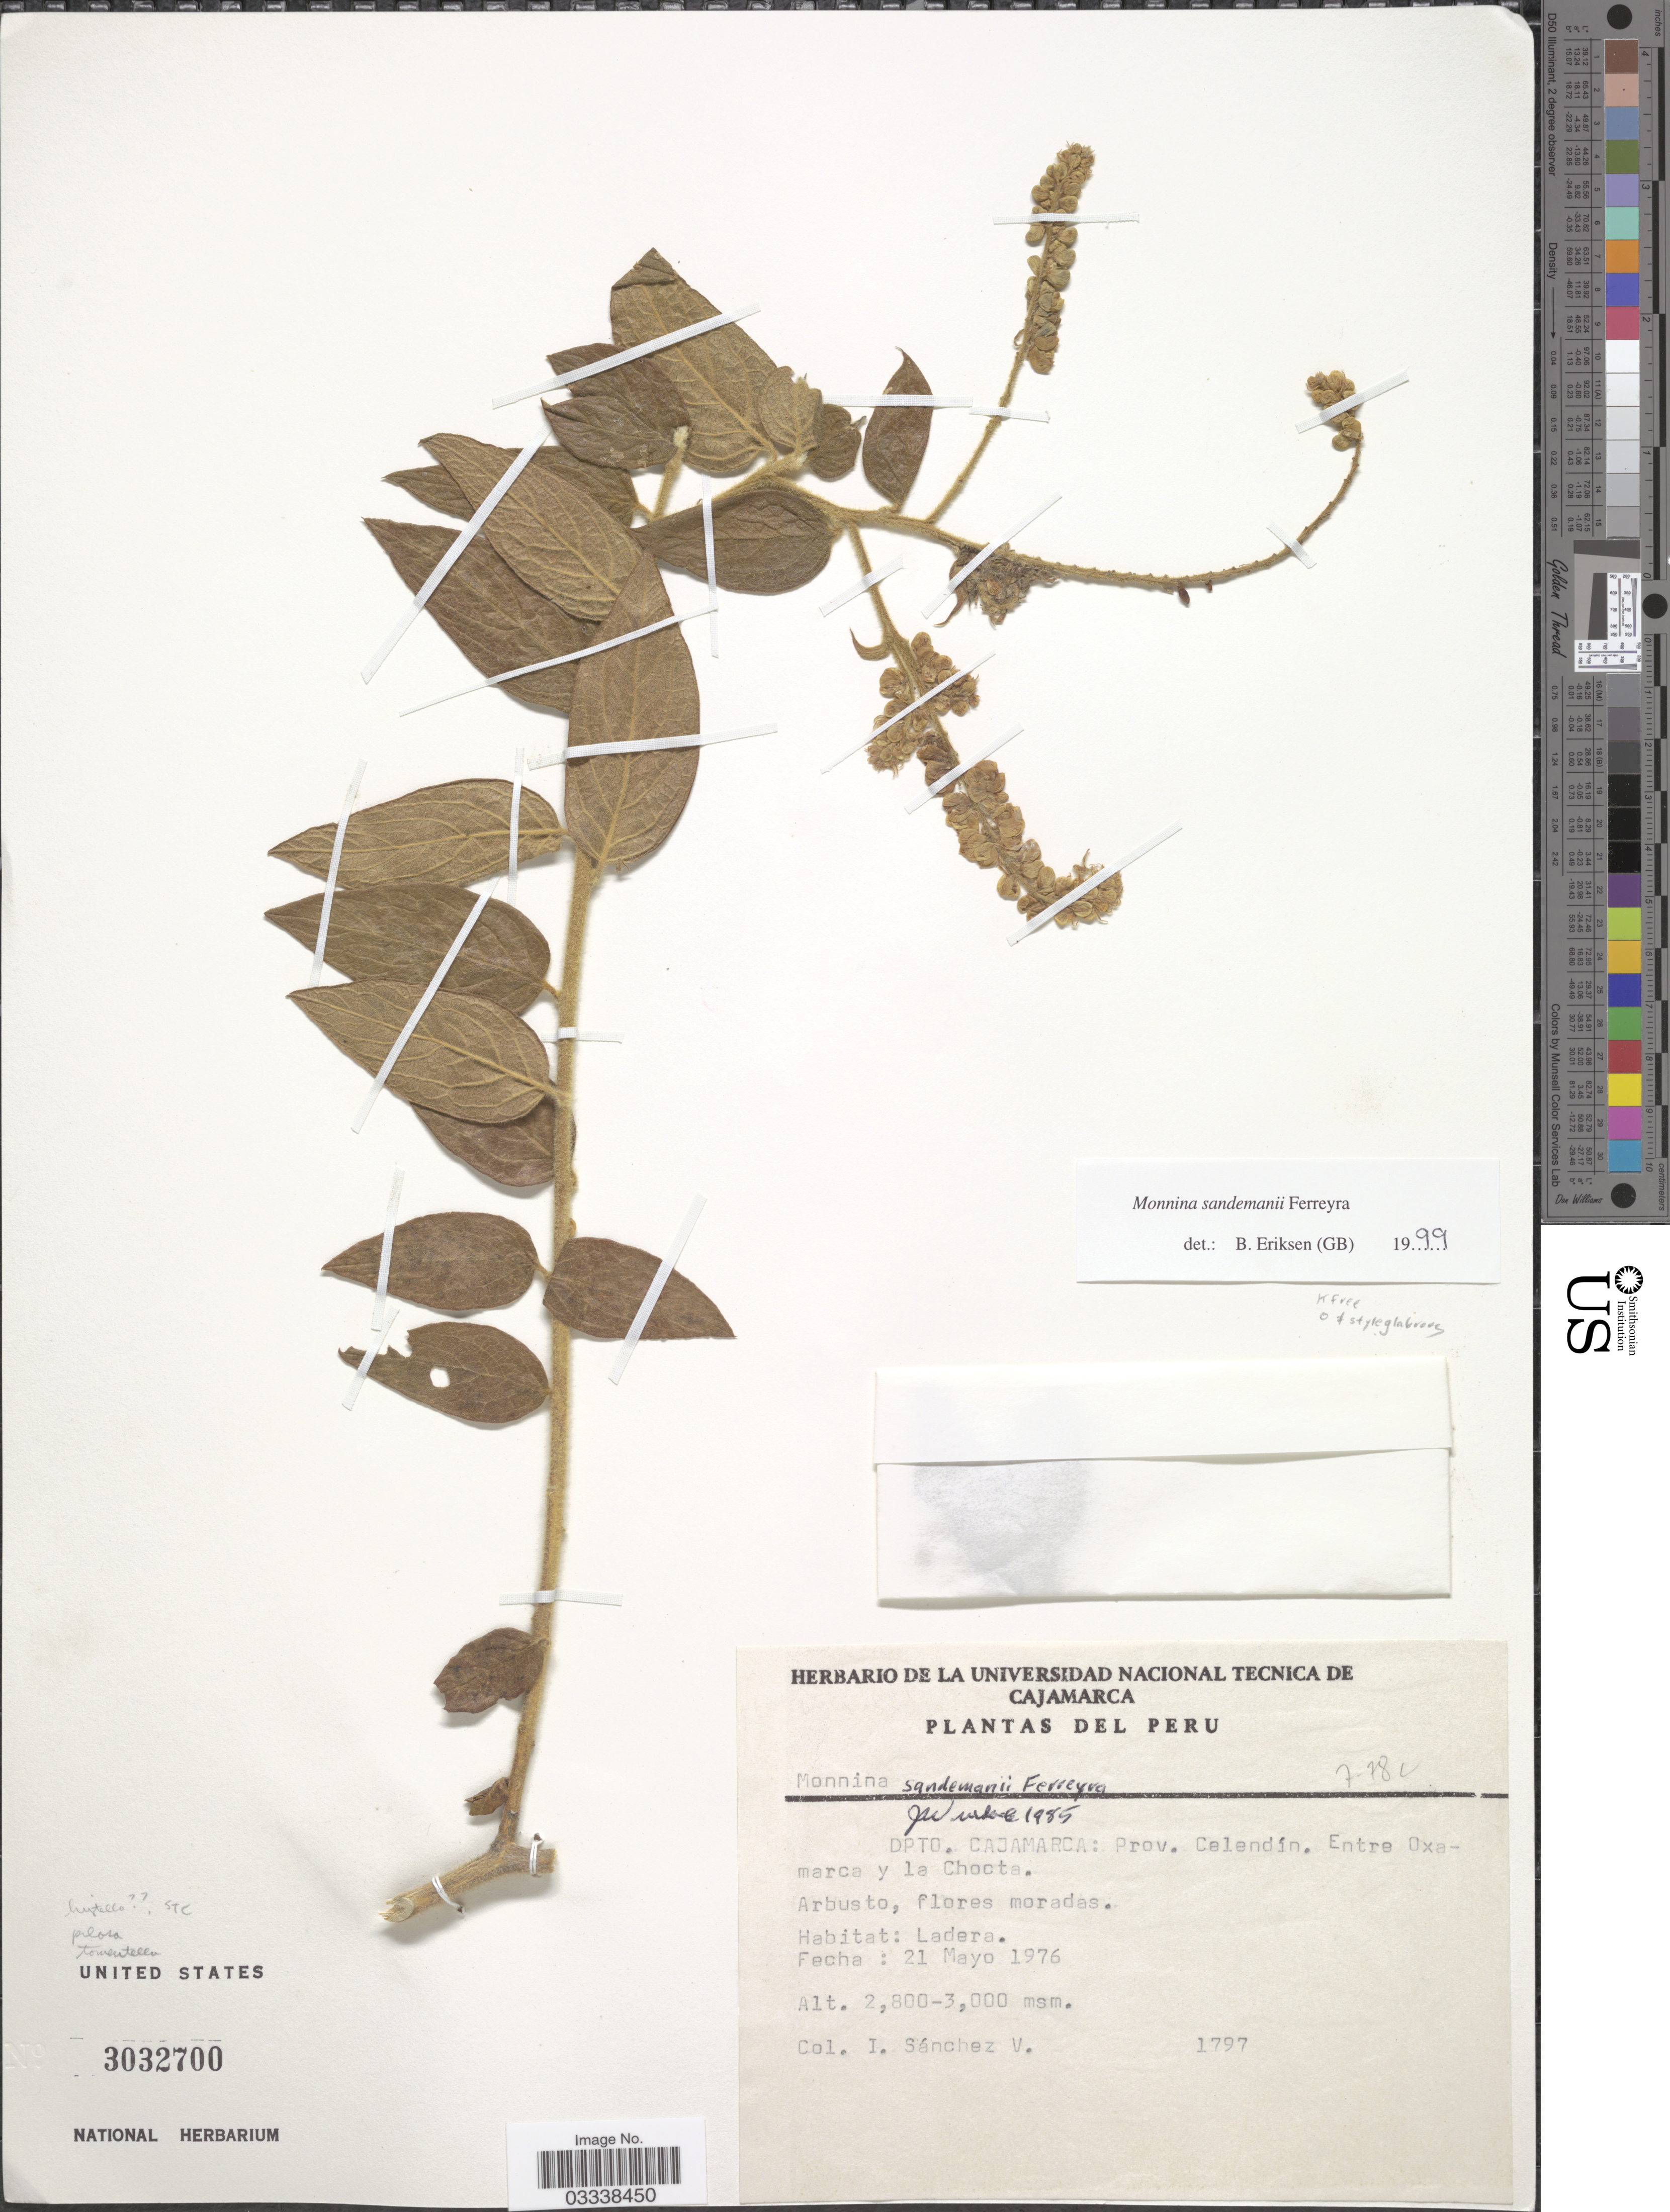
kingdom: Plantae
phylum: Tracheophyta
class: Magnoliopsida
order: Fabales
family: Polygalaceae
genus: Monnina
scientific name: Monnina sandemanii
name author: Ferreyra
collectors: I. Sánchez Vega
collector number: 1797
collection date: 1976-05-21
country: Peru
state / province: Cajamarca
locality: Dpto. Cajamarca: Prov. Celendín. Entre Oxamarca y la Chocta.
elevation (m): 2800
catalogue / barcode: US 3032700